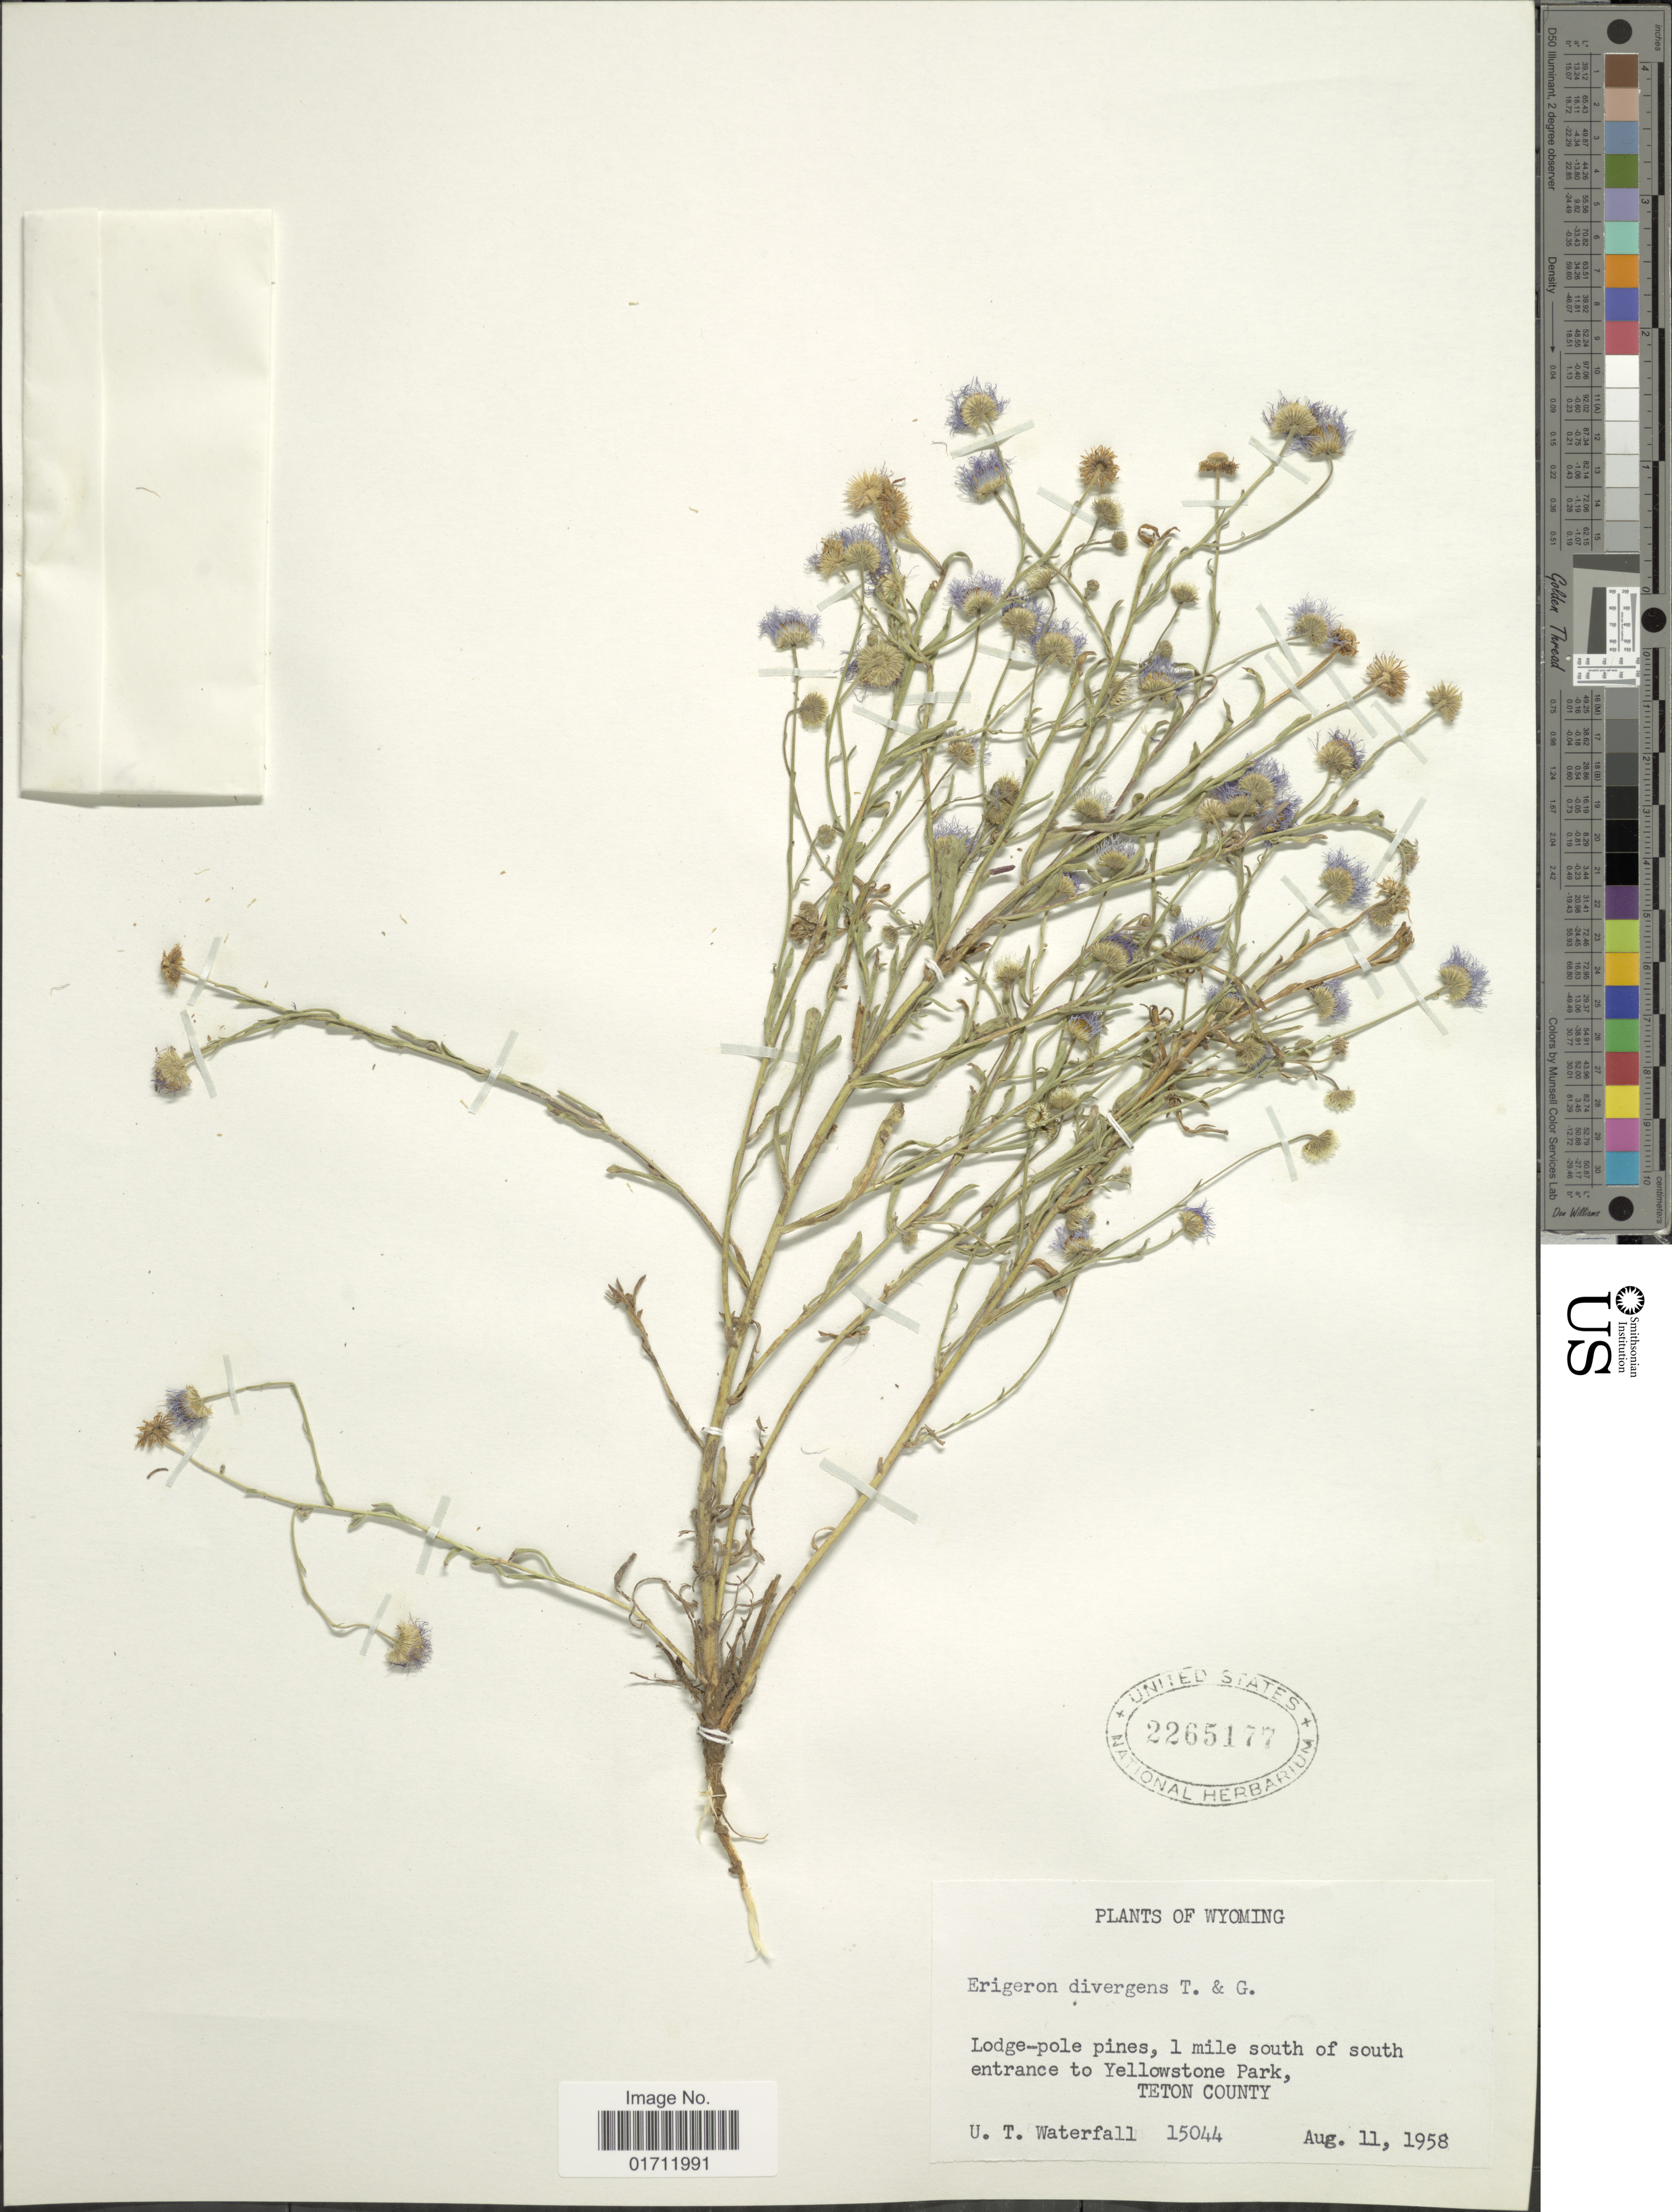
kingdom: Plantae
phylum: Tracheophyta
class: Magnoliopsida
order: Asterales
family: Asteraceae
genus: Erigeron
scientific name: Erigeron divergens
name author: Torr. & A. Gray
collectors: U. T. Waterfall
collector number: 15044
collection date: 1958-08-11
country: United States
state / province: Wyoming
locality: Lodge-pole pines, 1 mile south of south entrance to Yellowstone Park, Teton County.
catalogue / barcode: US 2265177